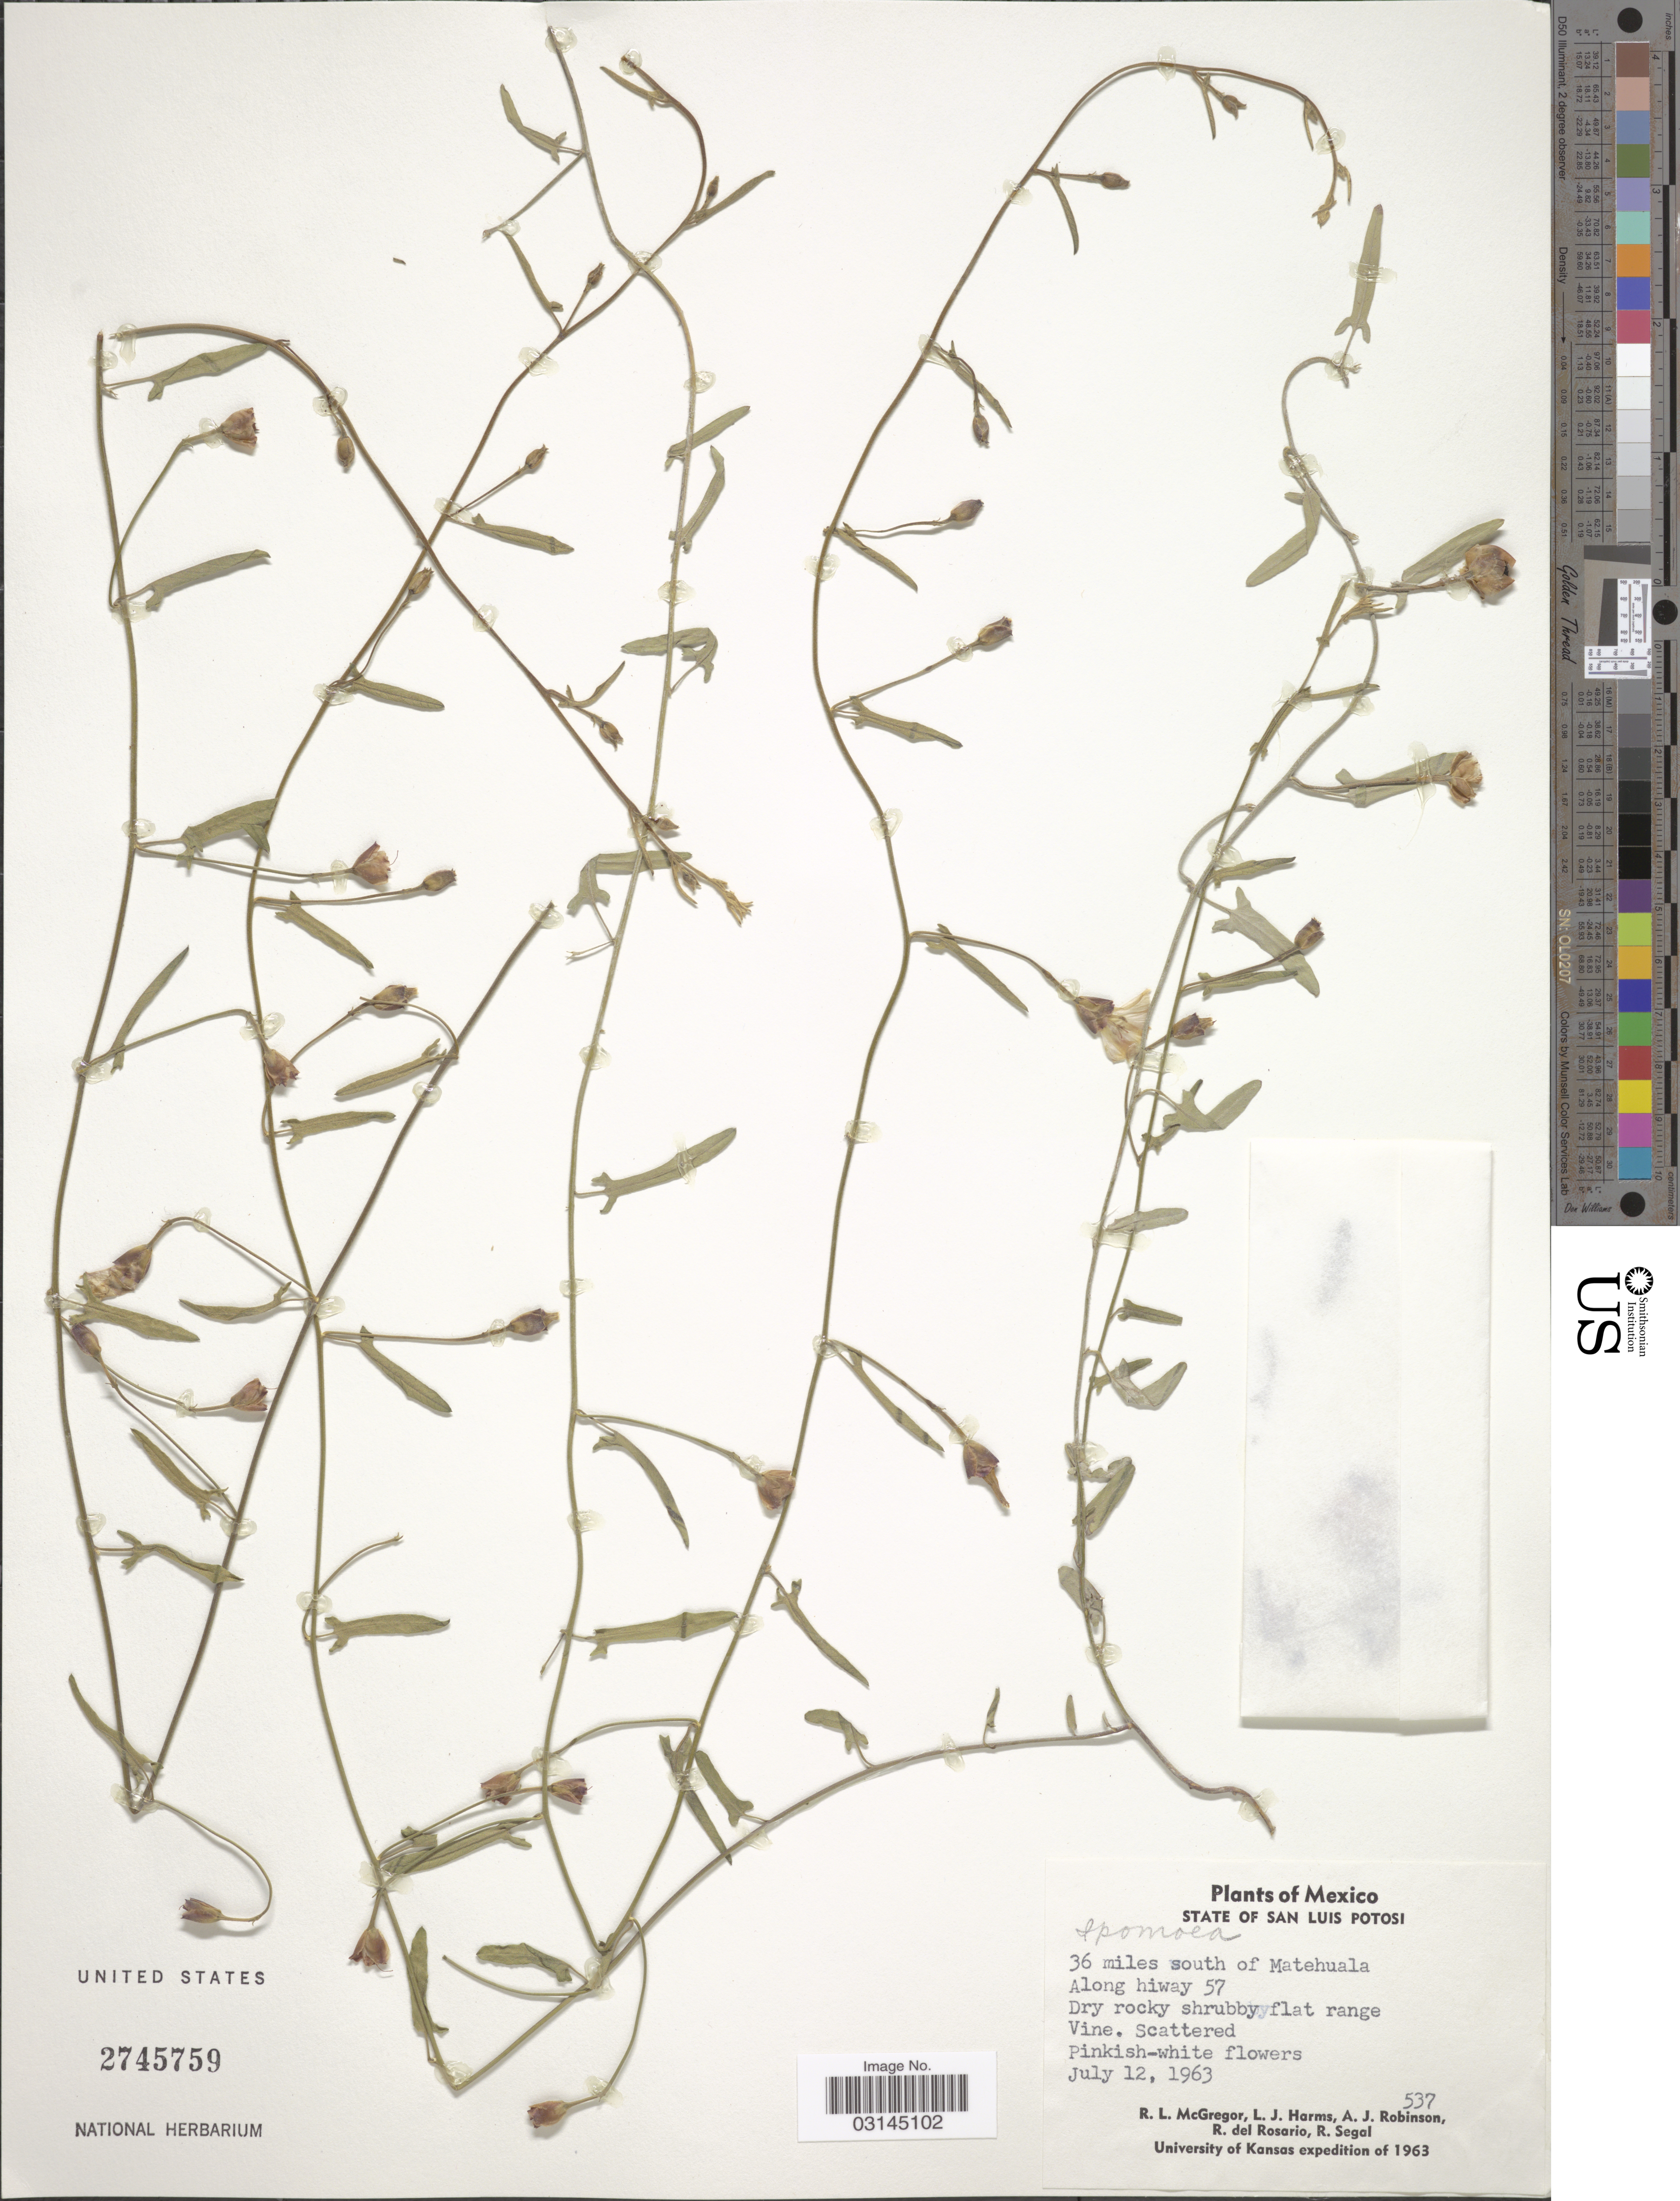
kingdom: Plantae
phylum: Tracheophyta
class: Magnoliopsida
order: Solanales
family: Convolvulaceae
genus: Convolvulus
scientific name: Convolvulus incanus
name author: Vahl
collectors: R. McGregor, L. Harms, A. J. Robinson, R. del Rosario & R. Segal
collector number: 537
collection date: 1963-07-12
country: Mexico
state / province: San Luis Potosí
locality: State of San Luis Potosi. 36 miles south of Matehuala. Along hiway 57.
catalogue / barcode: US 2745759